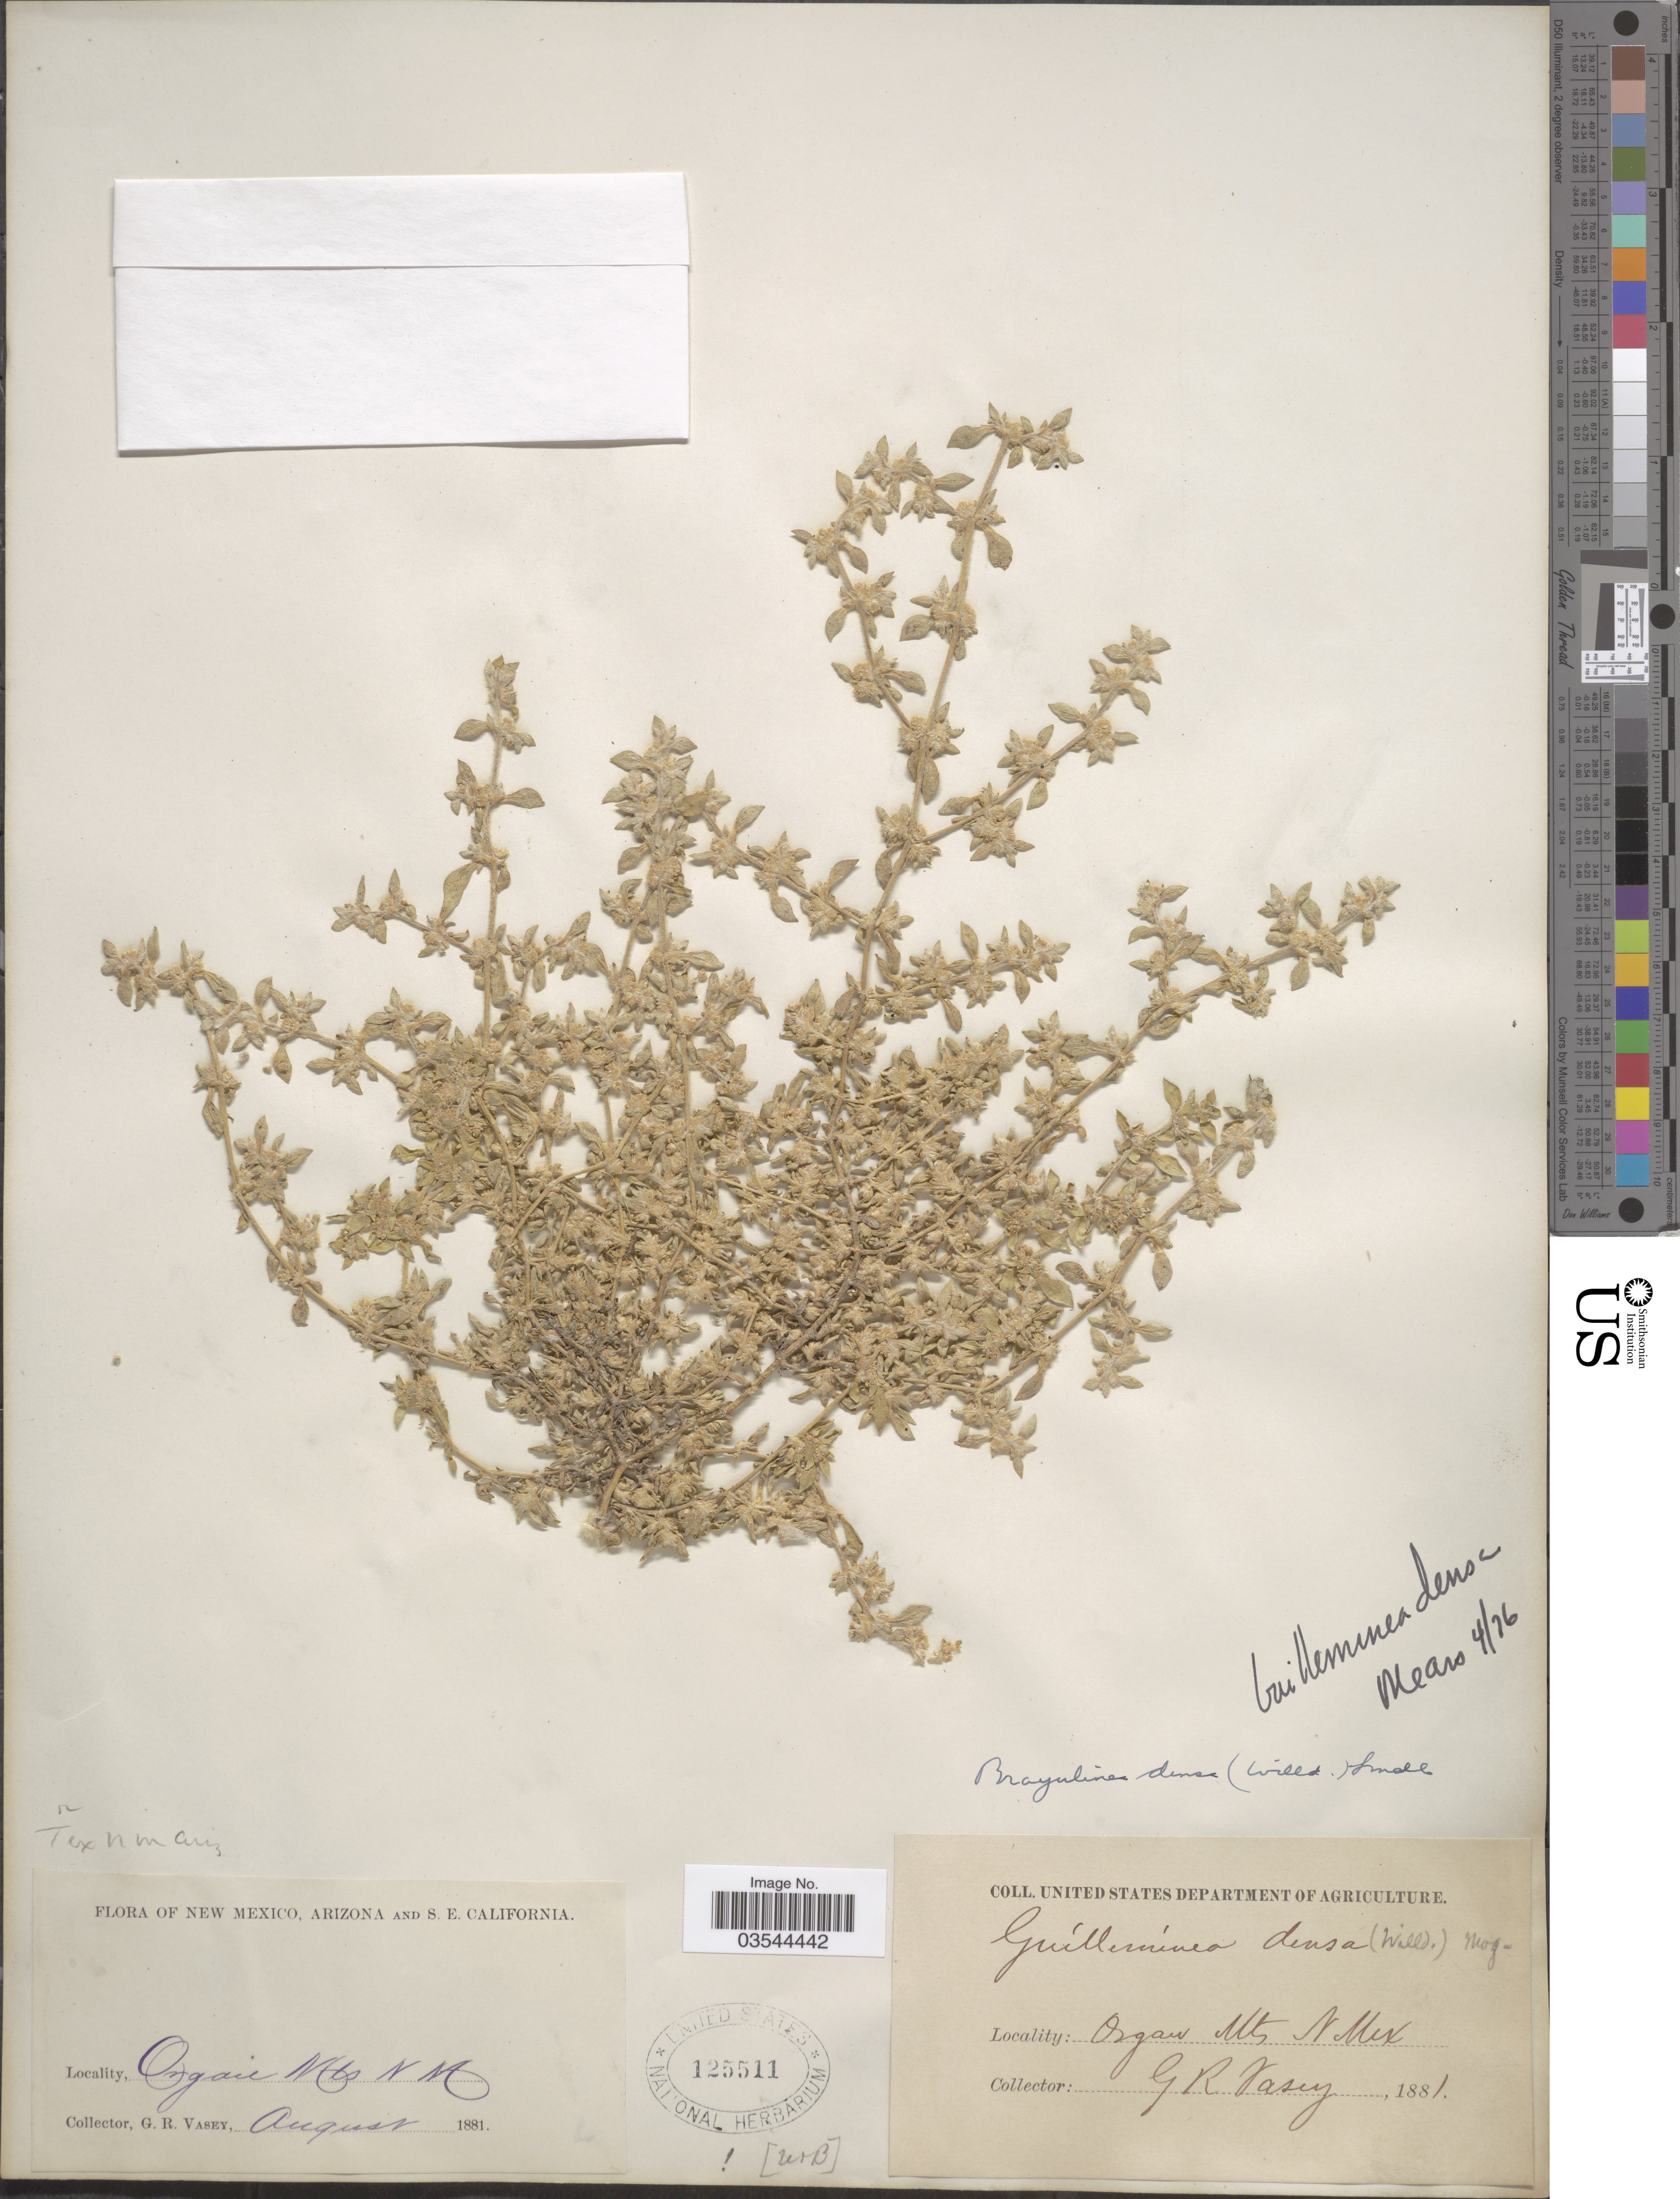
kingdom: Plantae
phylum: Tracheophyta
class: Magnoliopsida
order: Caryophyllales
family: Amaranthaceae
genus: Guilleminea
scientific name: Guilleminea densa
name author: (Humb. & Bonpl. ex Schult.) Moq.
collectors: G. R. Vasey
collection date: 1881-08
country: United States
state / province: New Mexico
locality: Organ Mts.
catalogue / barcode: US 125511